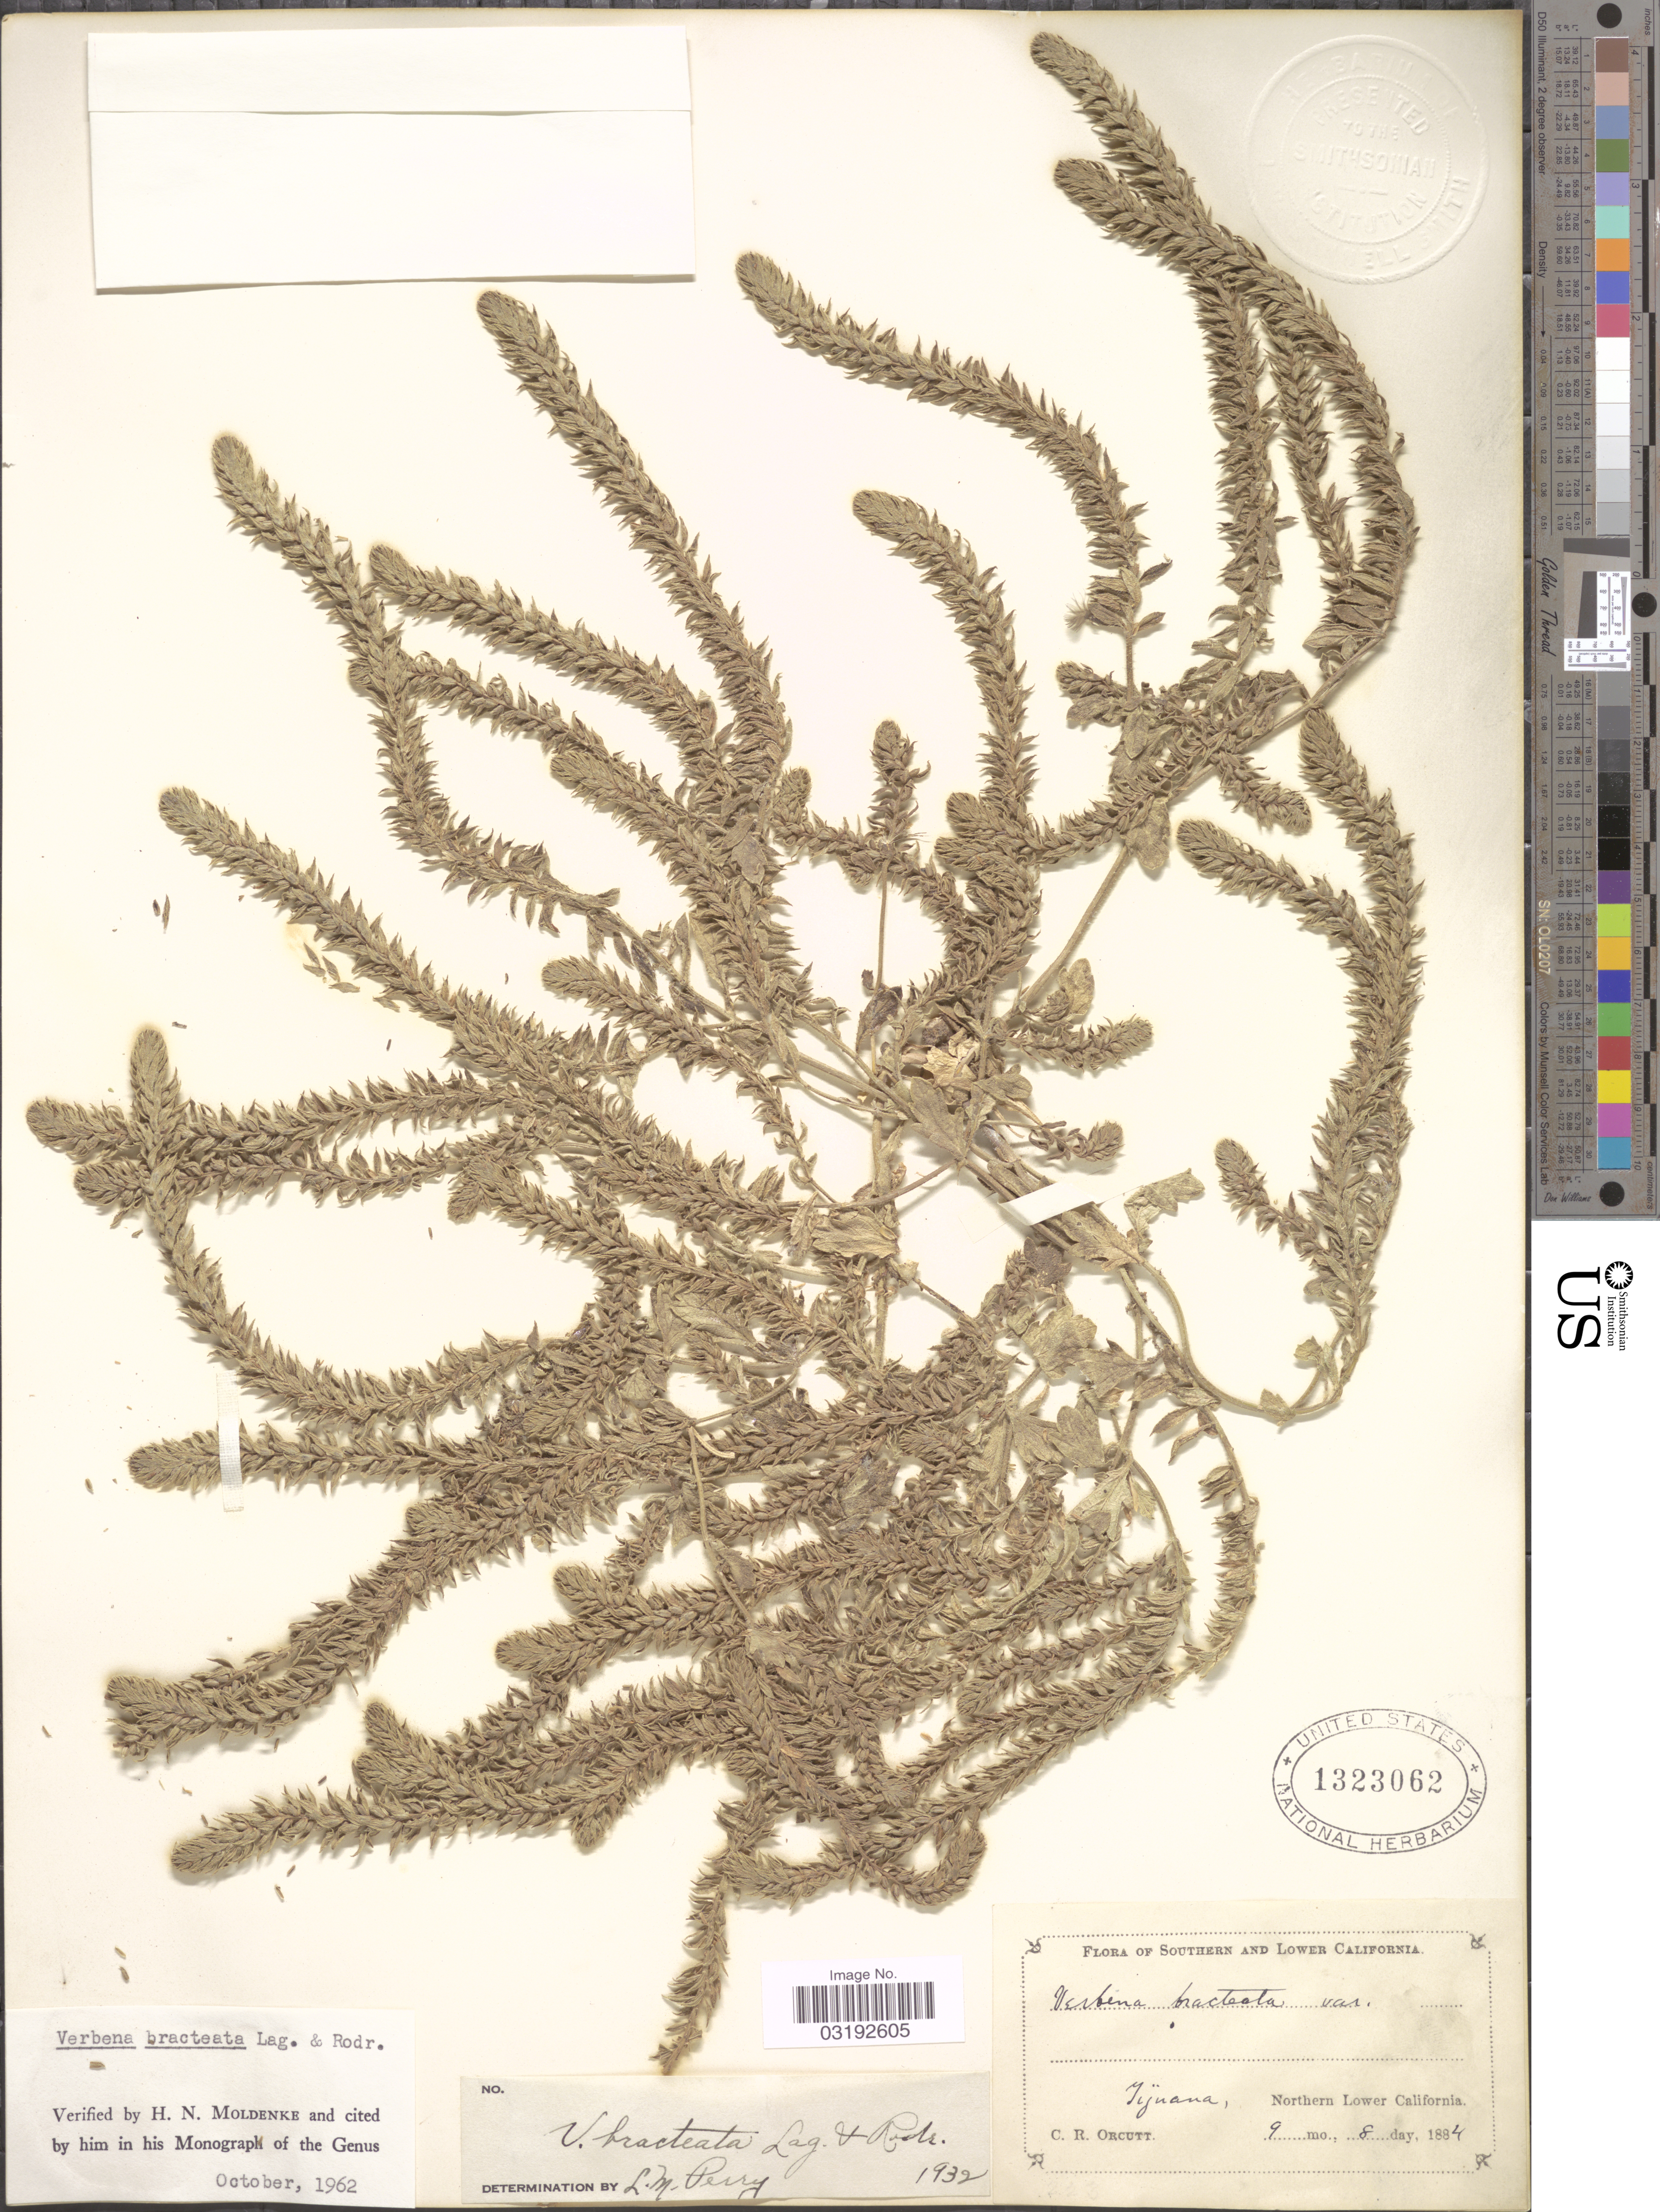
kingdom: Plantae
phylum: Tracheophyta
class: Magnoliopsida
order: Lamiales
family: Verbenaceae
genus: Verbena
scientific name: Verbena bracteata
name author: Cav. ex Lag. & Rodr.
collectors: C. R. Orcutt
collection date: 1884-09-08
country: Mexico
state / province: Baja California Norte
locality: Tijuana, Northern Lower California.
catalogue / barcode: US 1323062